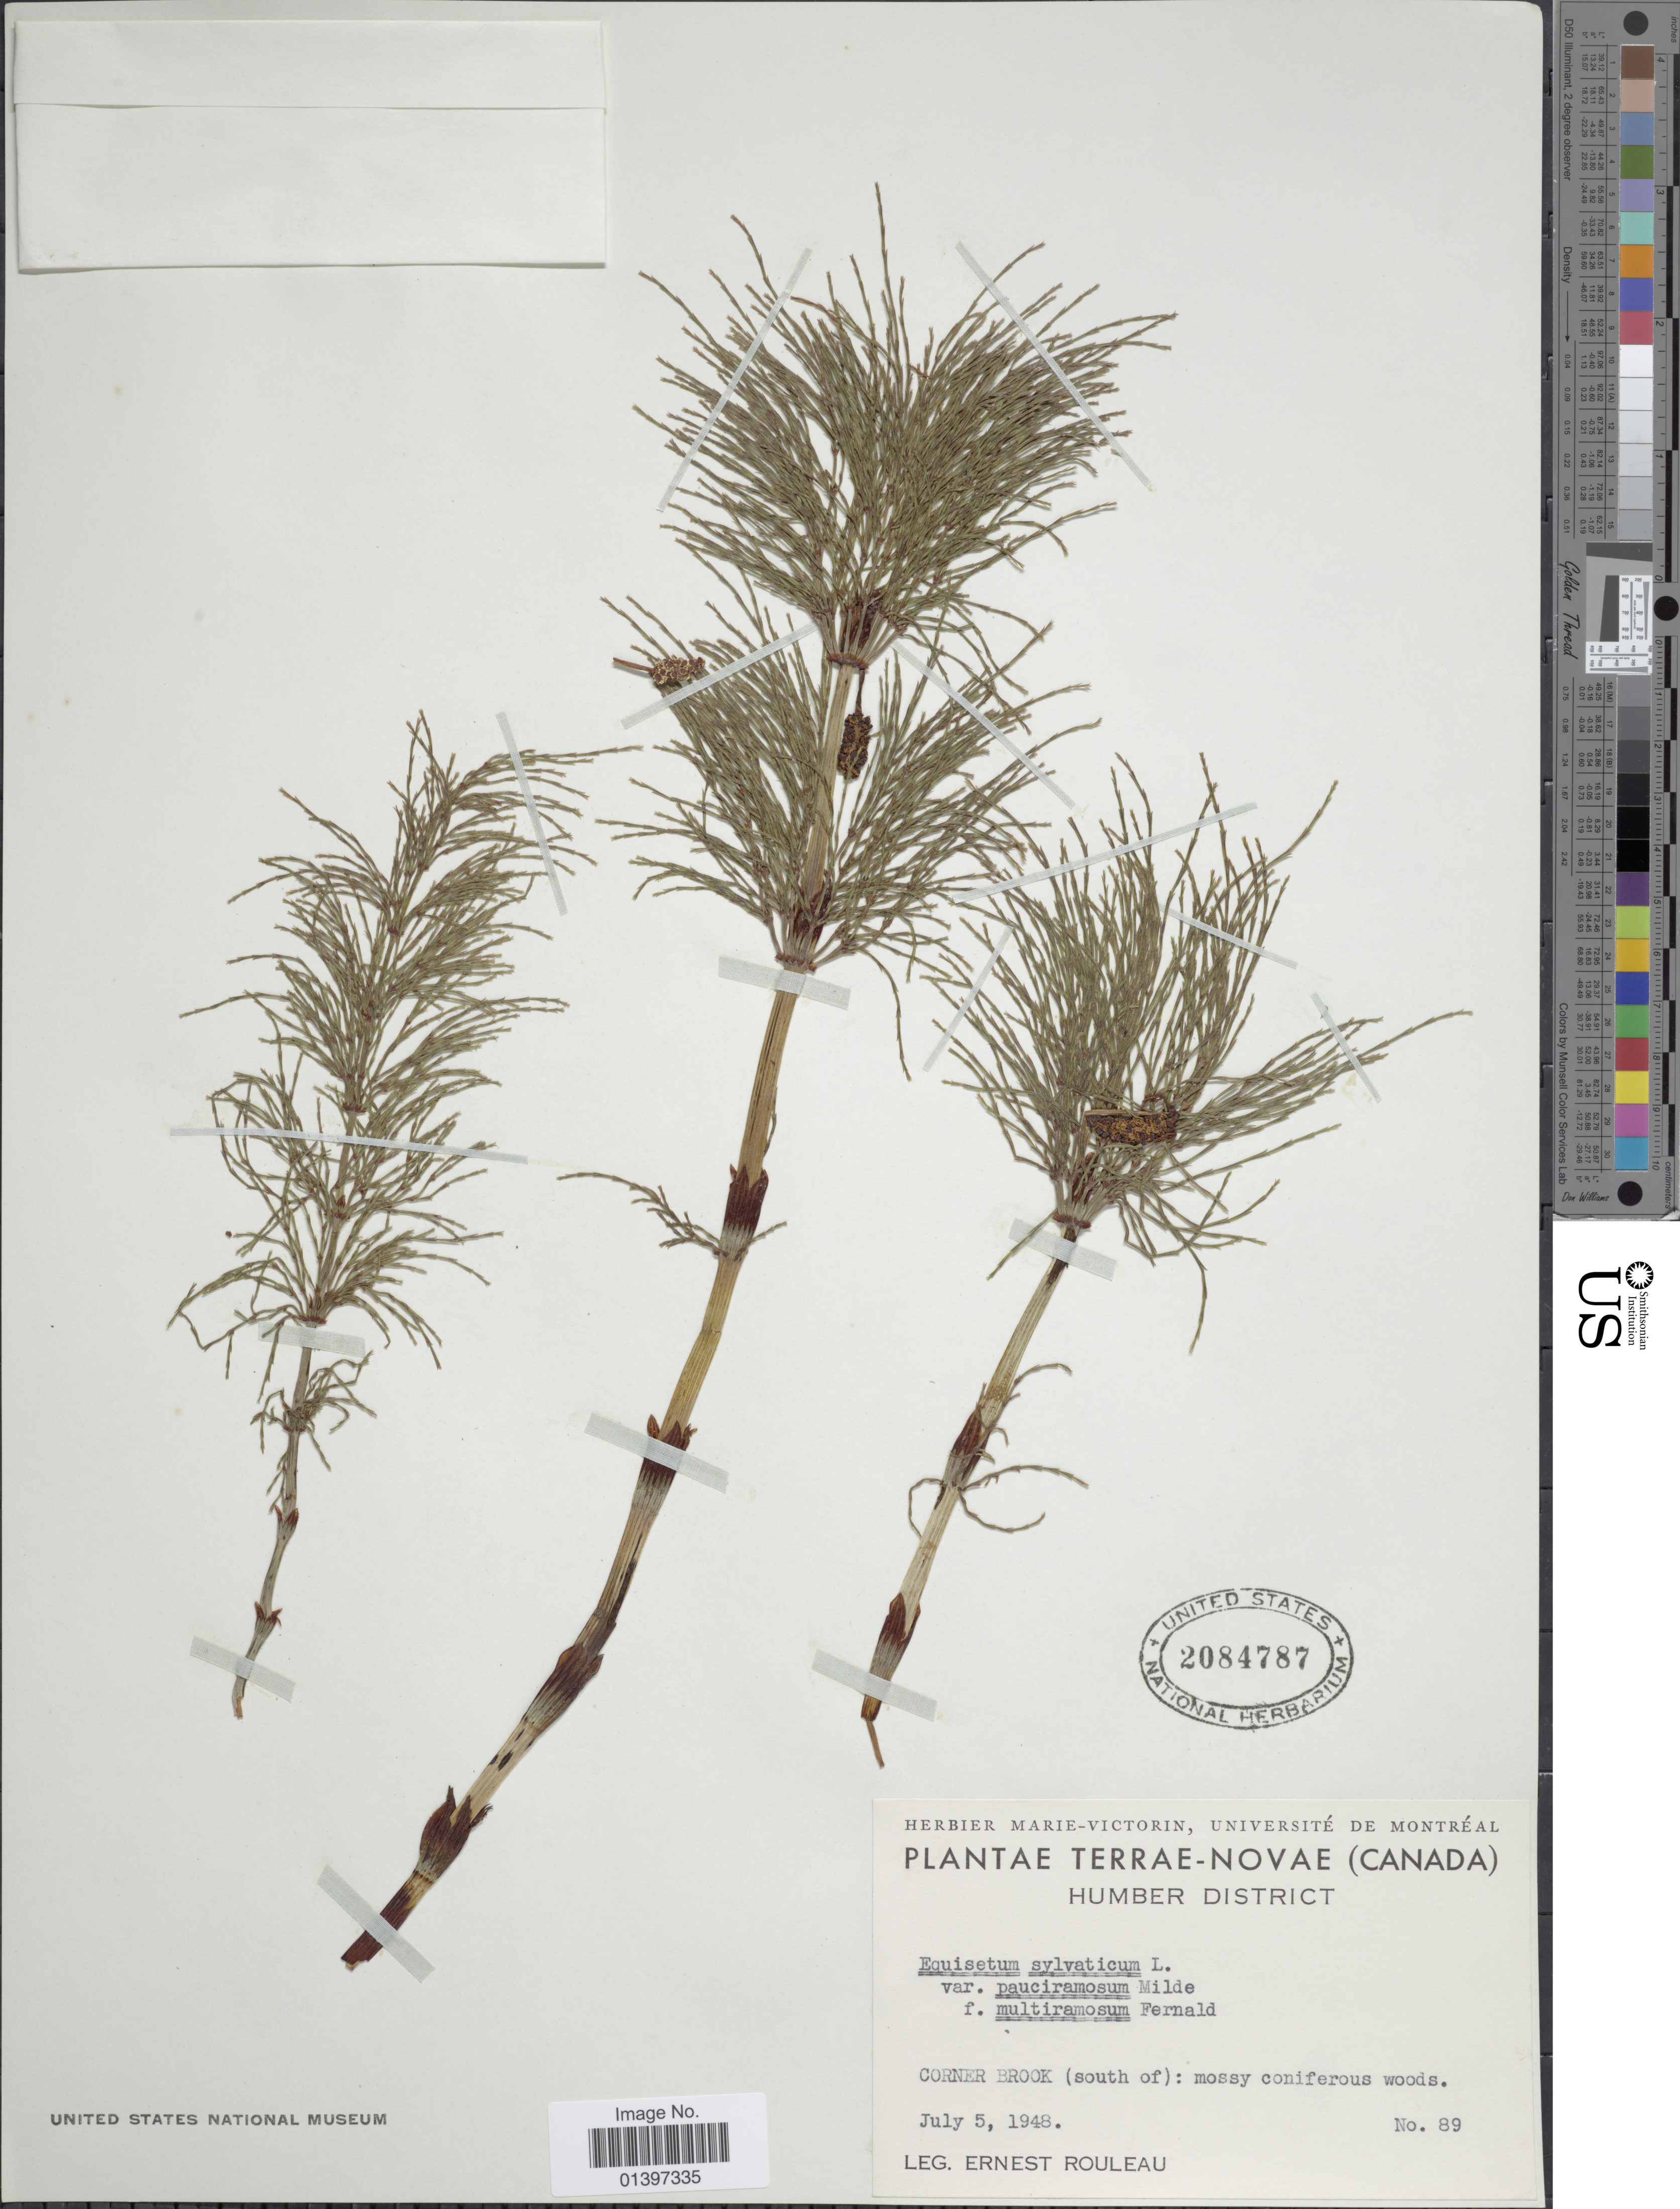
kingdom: Plantae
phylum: Tracheophyta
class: Polypodiopsida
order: Equisetales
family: Equisetaceae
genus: Equisetum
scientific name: Equisetum sylvaticum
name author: L.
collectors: J. Rouleau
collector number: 89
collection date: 1948-07-05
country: Canada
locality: Terrae-Novae, Humber District, Corner Brook(south of): mossy coniferous woods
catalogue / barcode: US 2084787